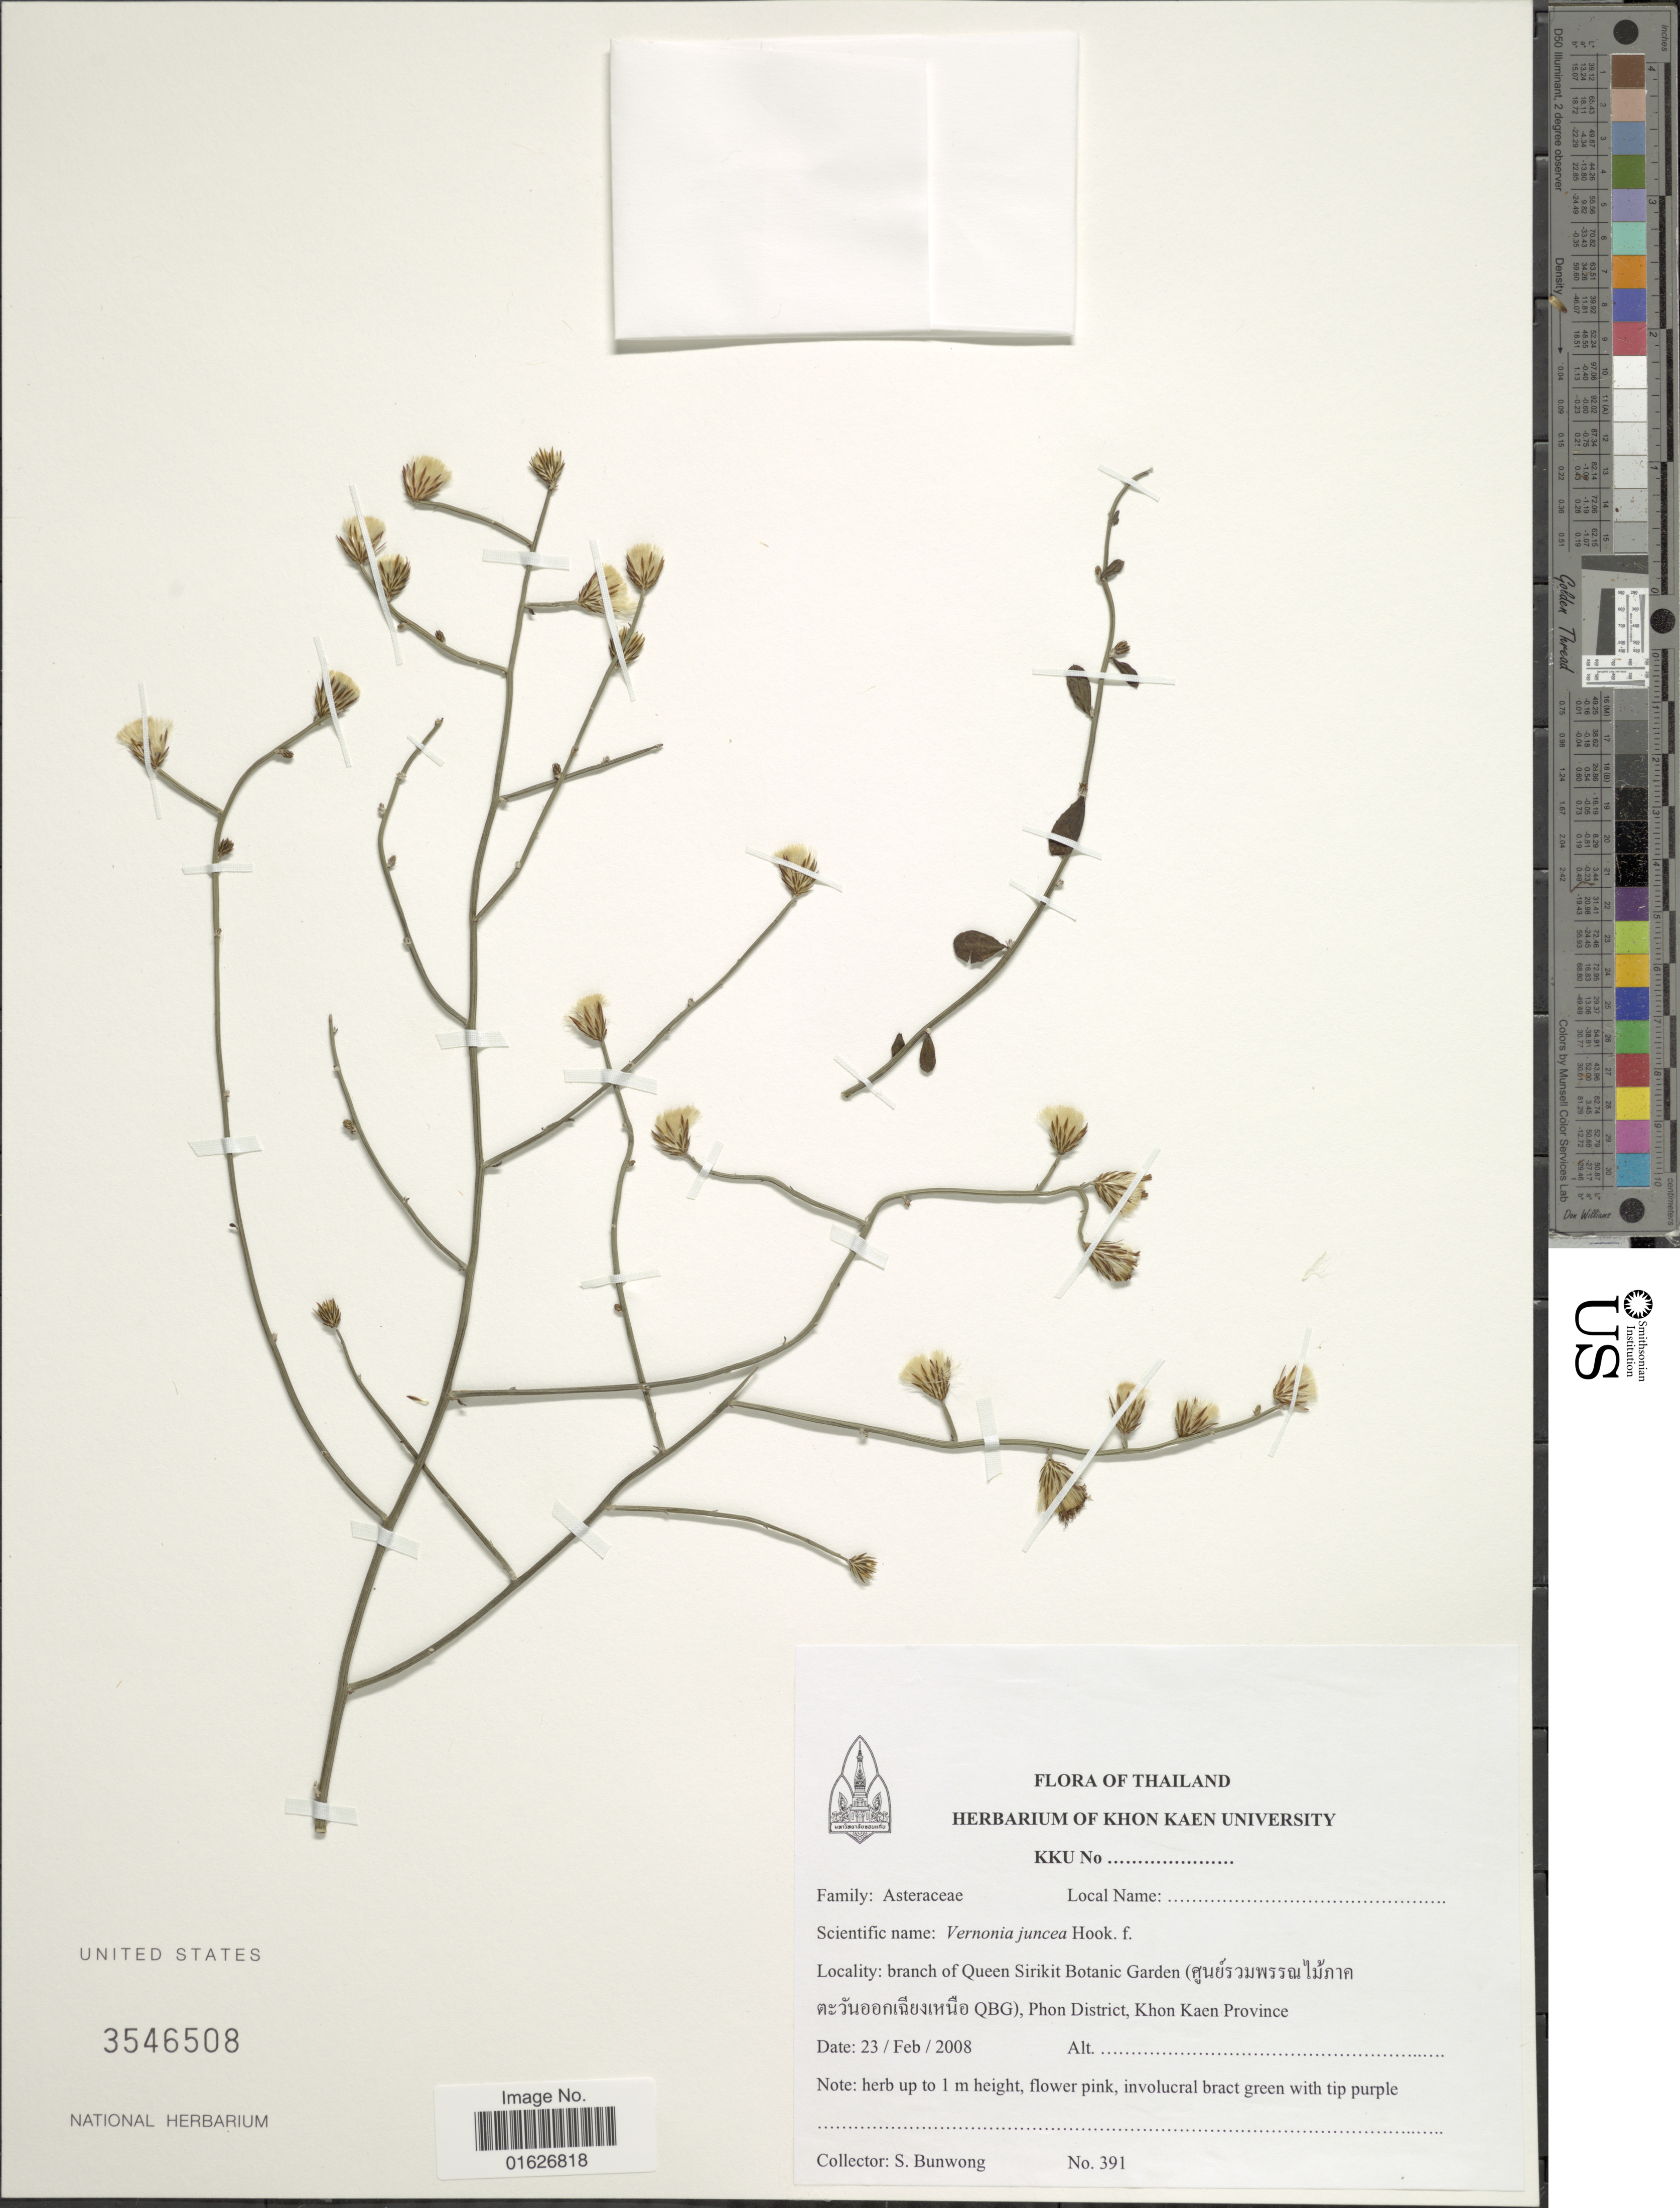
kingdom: Plantae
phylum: Tracheophyta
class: Magnoliopsida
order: Asterales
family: Asteraceae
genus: Acilepis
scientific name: Acilepis attenuata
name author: (Wall. ex DC.) H. Rob. & Skvarla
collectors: S. Bunwong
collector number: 391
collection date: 2008-02-23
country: Thailand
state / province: Khon Kaen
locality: Branch of Queen Sirikit Botanic Garden, Phon District, KhonKaen Province.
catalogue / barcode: US 3546508